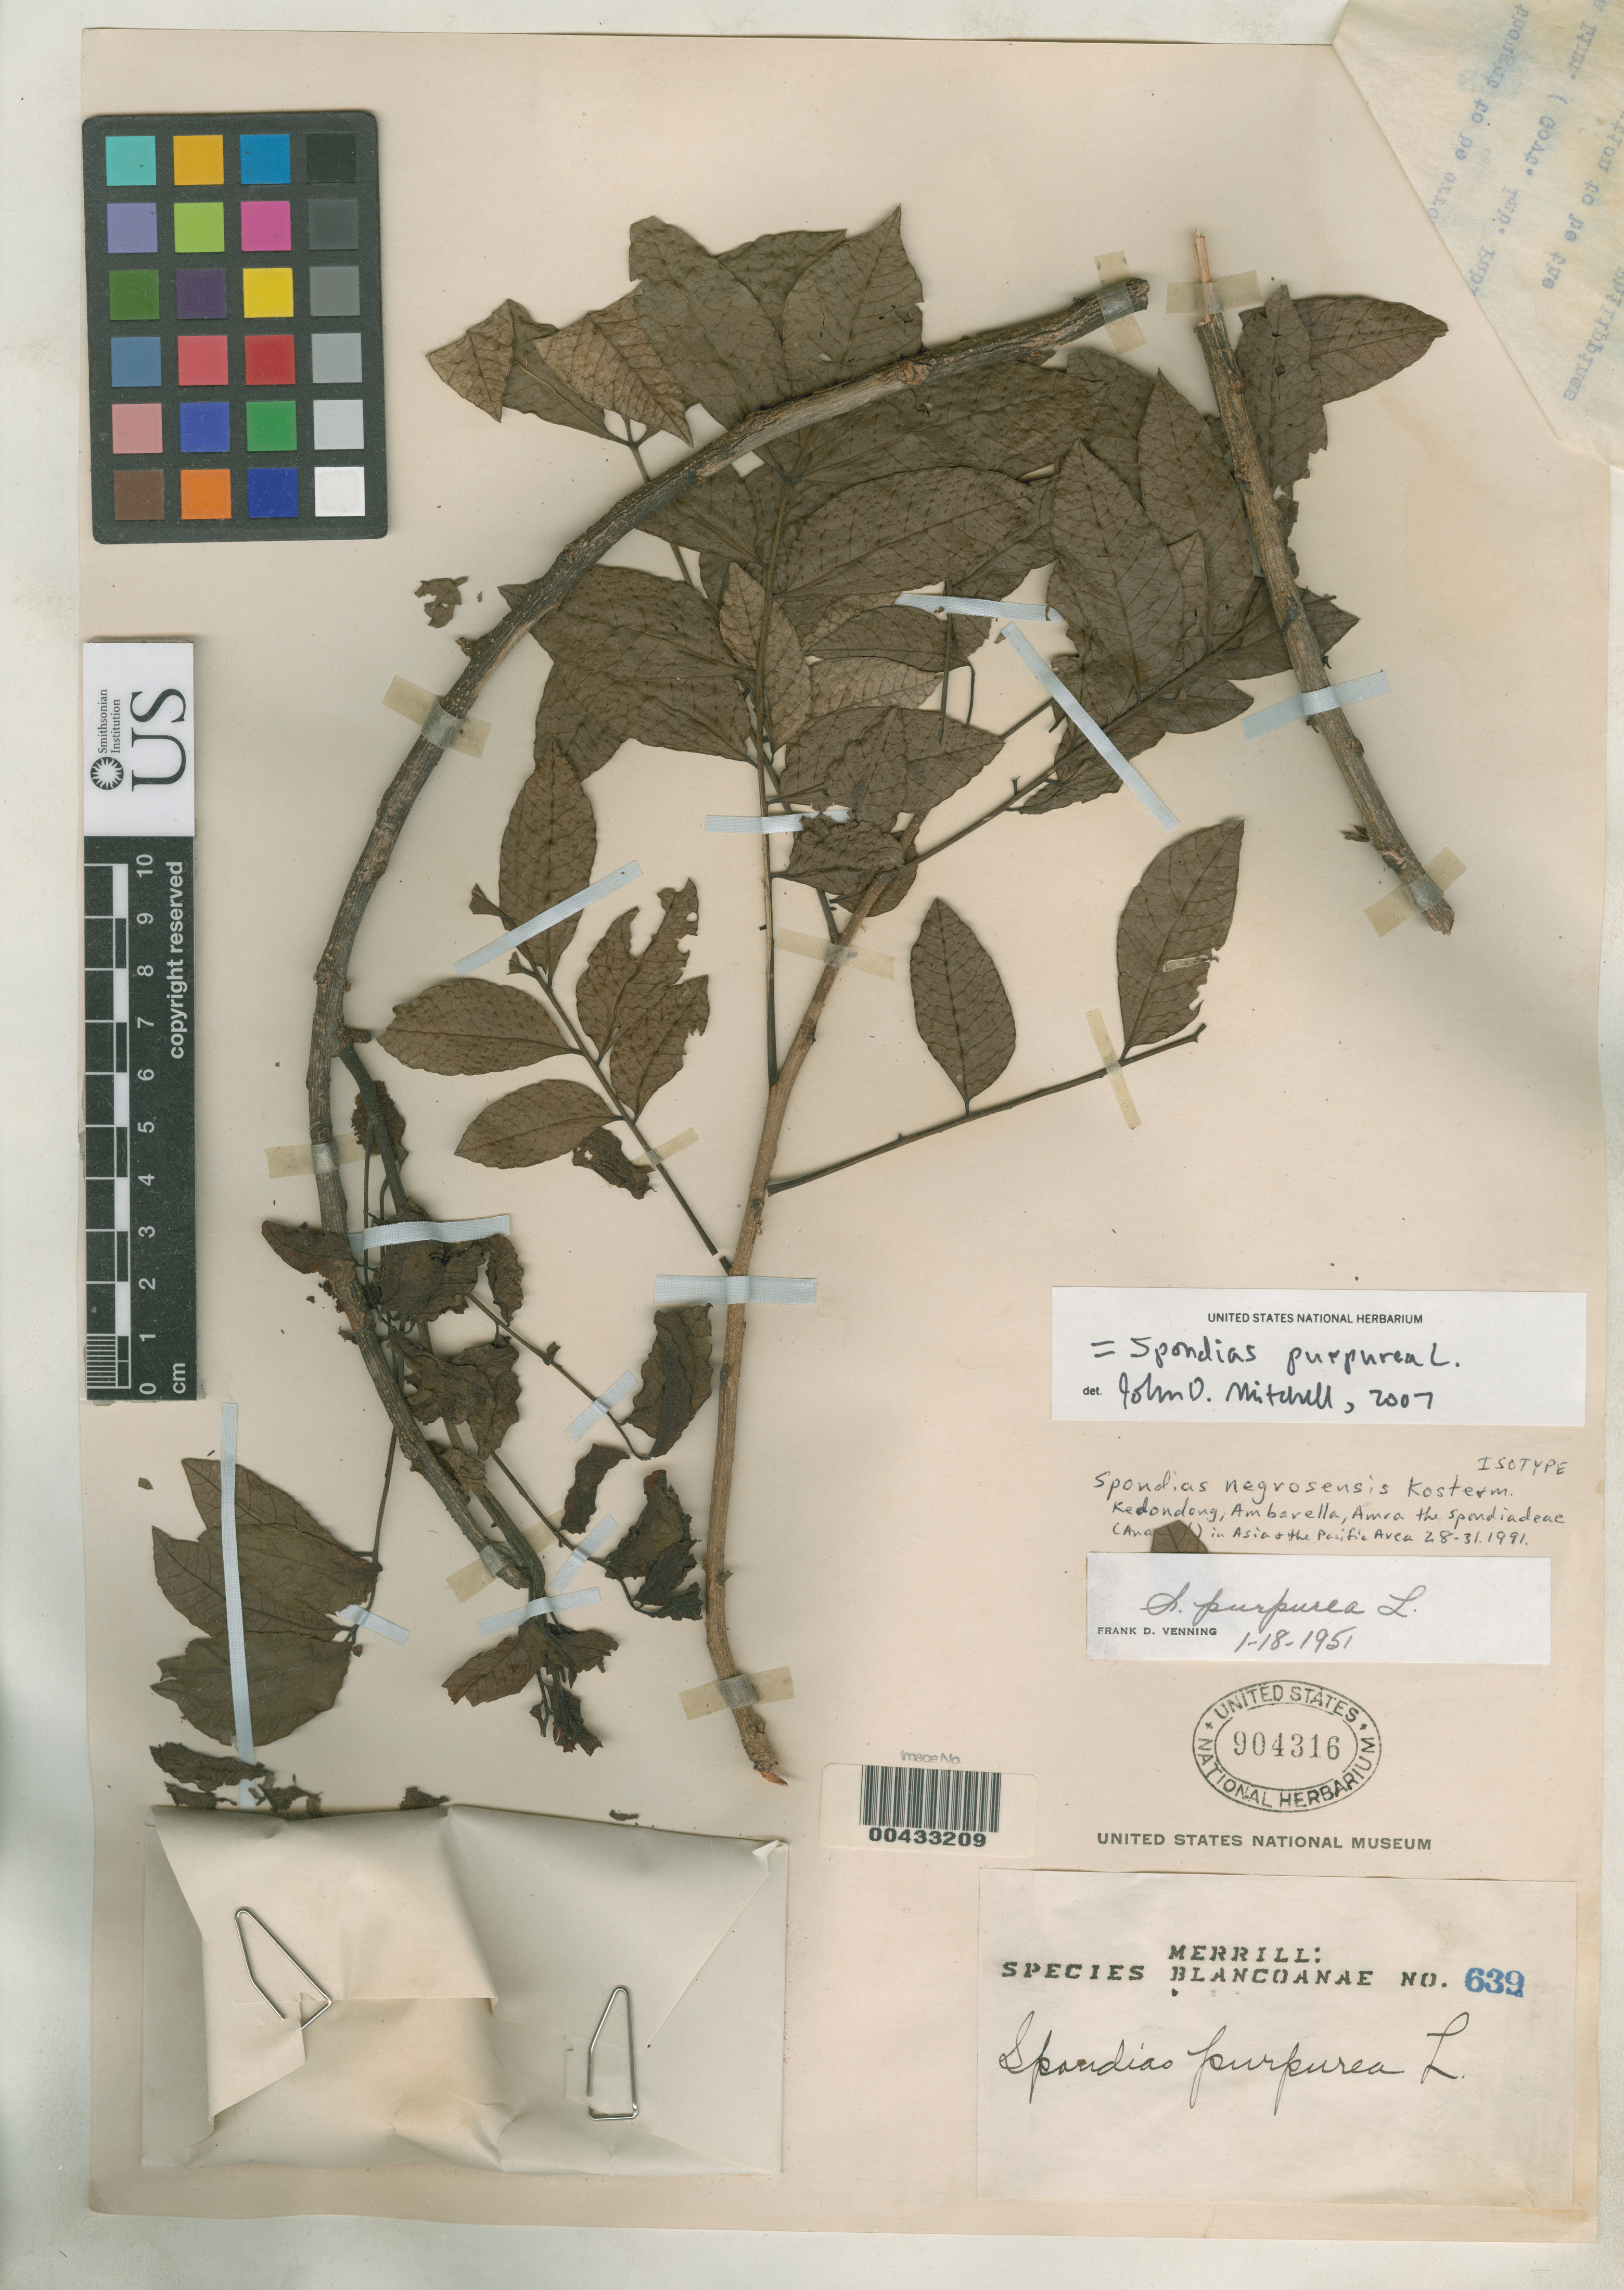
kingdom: Plantae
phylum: Tracheophyta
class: Magnoliopsida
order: Sapindales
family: Anacardiaceae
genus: Spondias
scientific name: Spondias negrosensis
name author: Kosterm.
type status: Isotype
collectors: E. D. Merrill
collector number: Sp. Blancoan. 0639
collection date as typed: Apr 1913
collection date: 1913-04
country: Philippines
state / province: National Capital Region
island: Luzon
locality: Pasay.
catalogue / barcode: US 904316